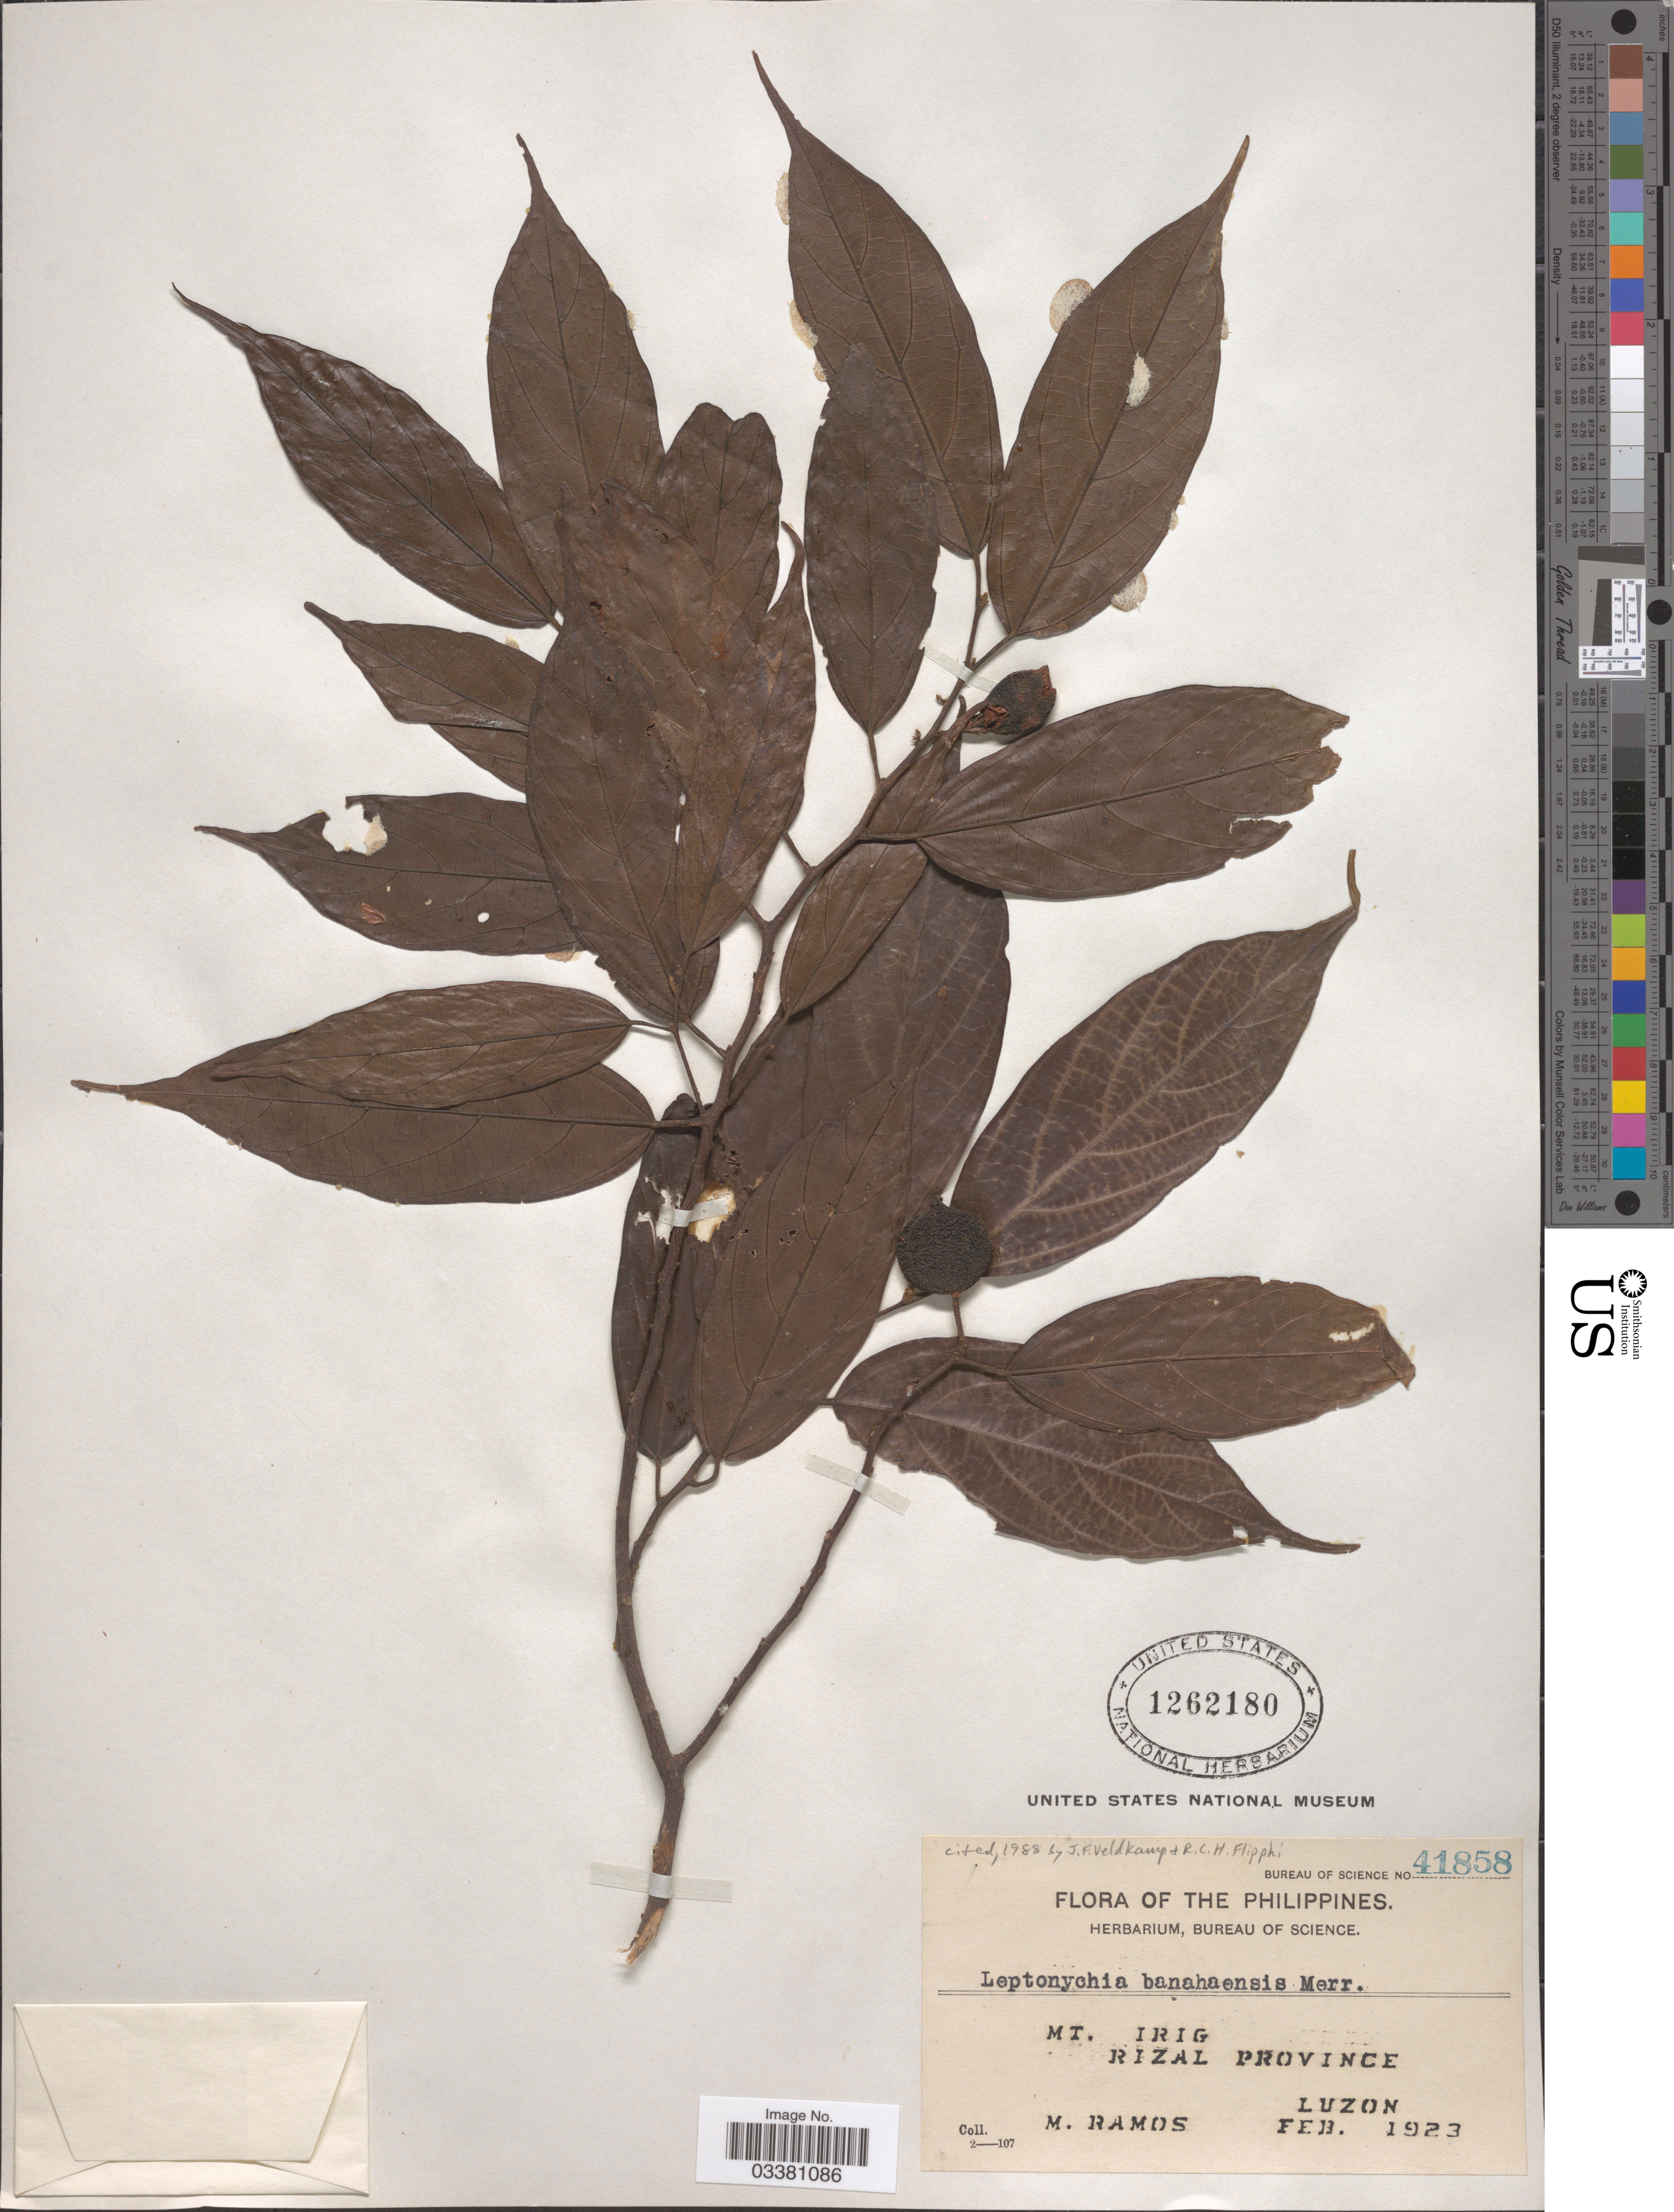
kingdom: Plantae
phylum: Tracheophyta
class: Magnoliopsida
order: Malvales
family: Malvaceae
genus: Leptonychia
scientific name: Leptonychia banahaensis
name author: Merr.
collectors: M. Ramos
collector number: Bureau of Science 41858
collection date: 1923-02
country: Philippines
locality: Mt. Irig, Rizal Province, Luzon.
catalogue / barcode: US 1262180